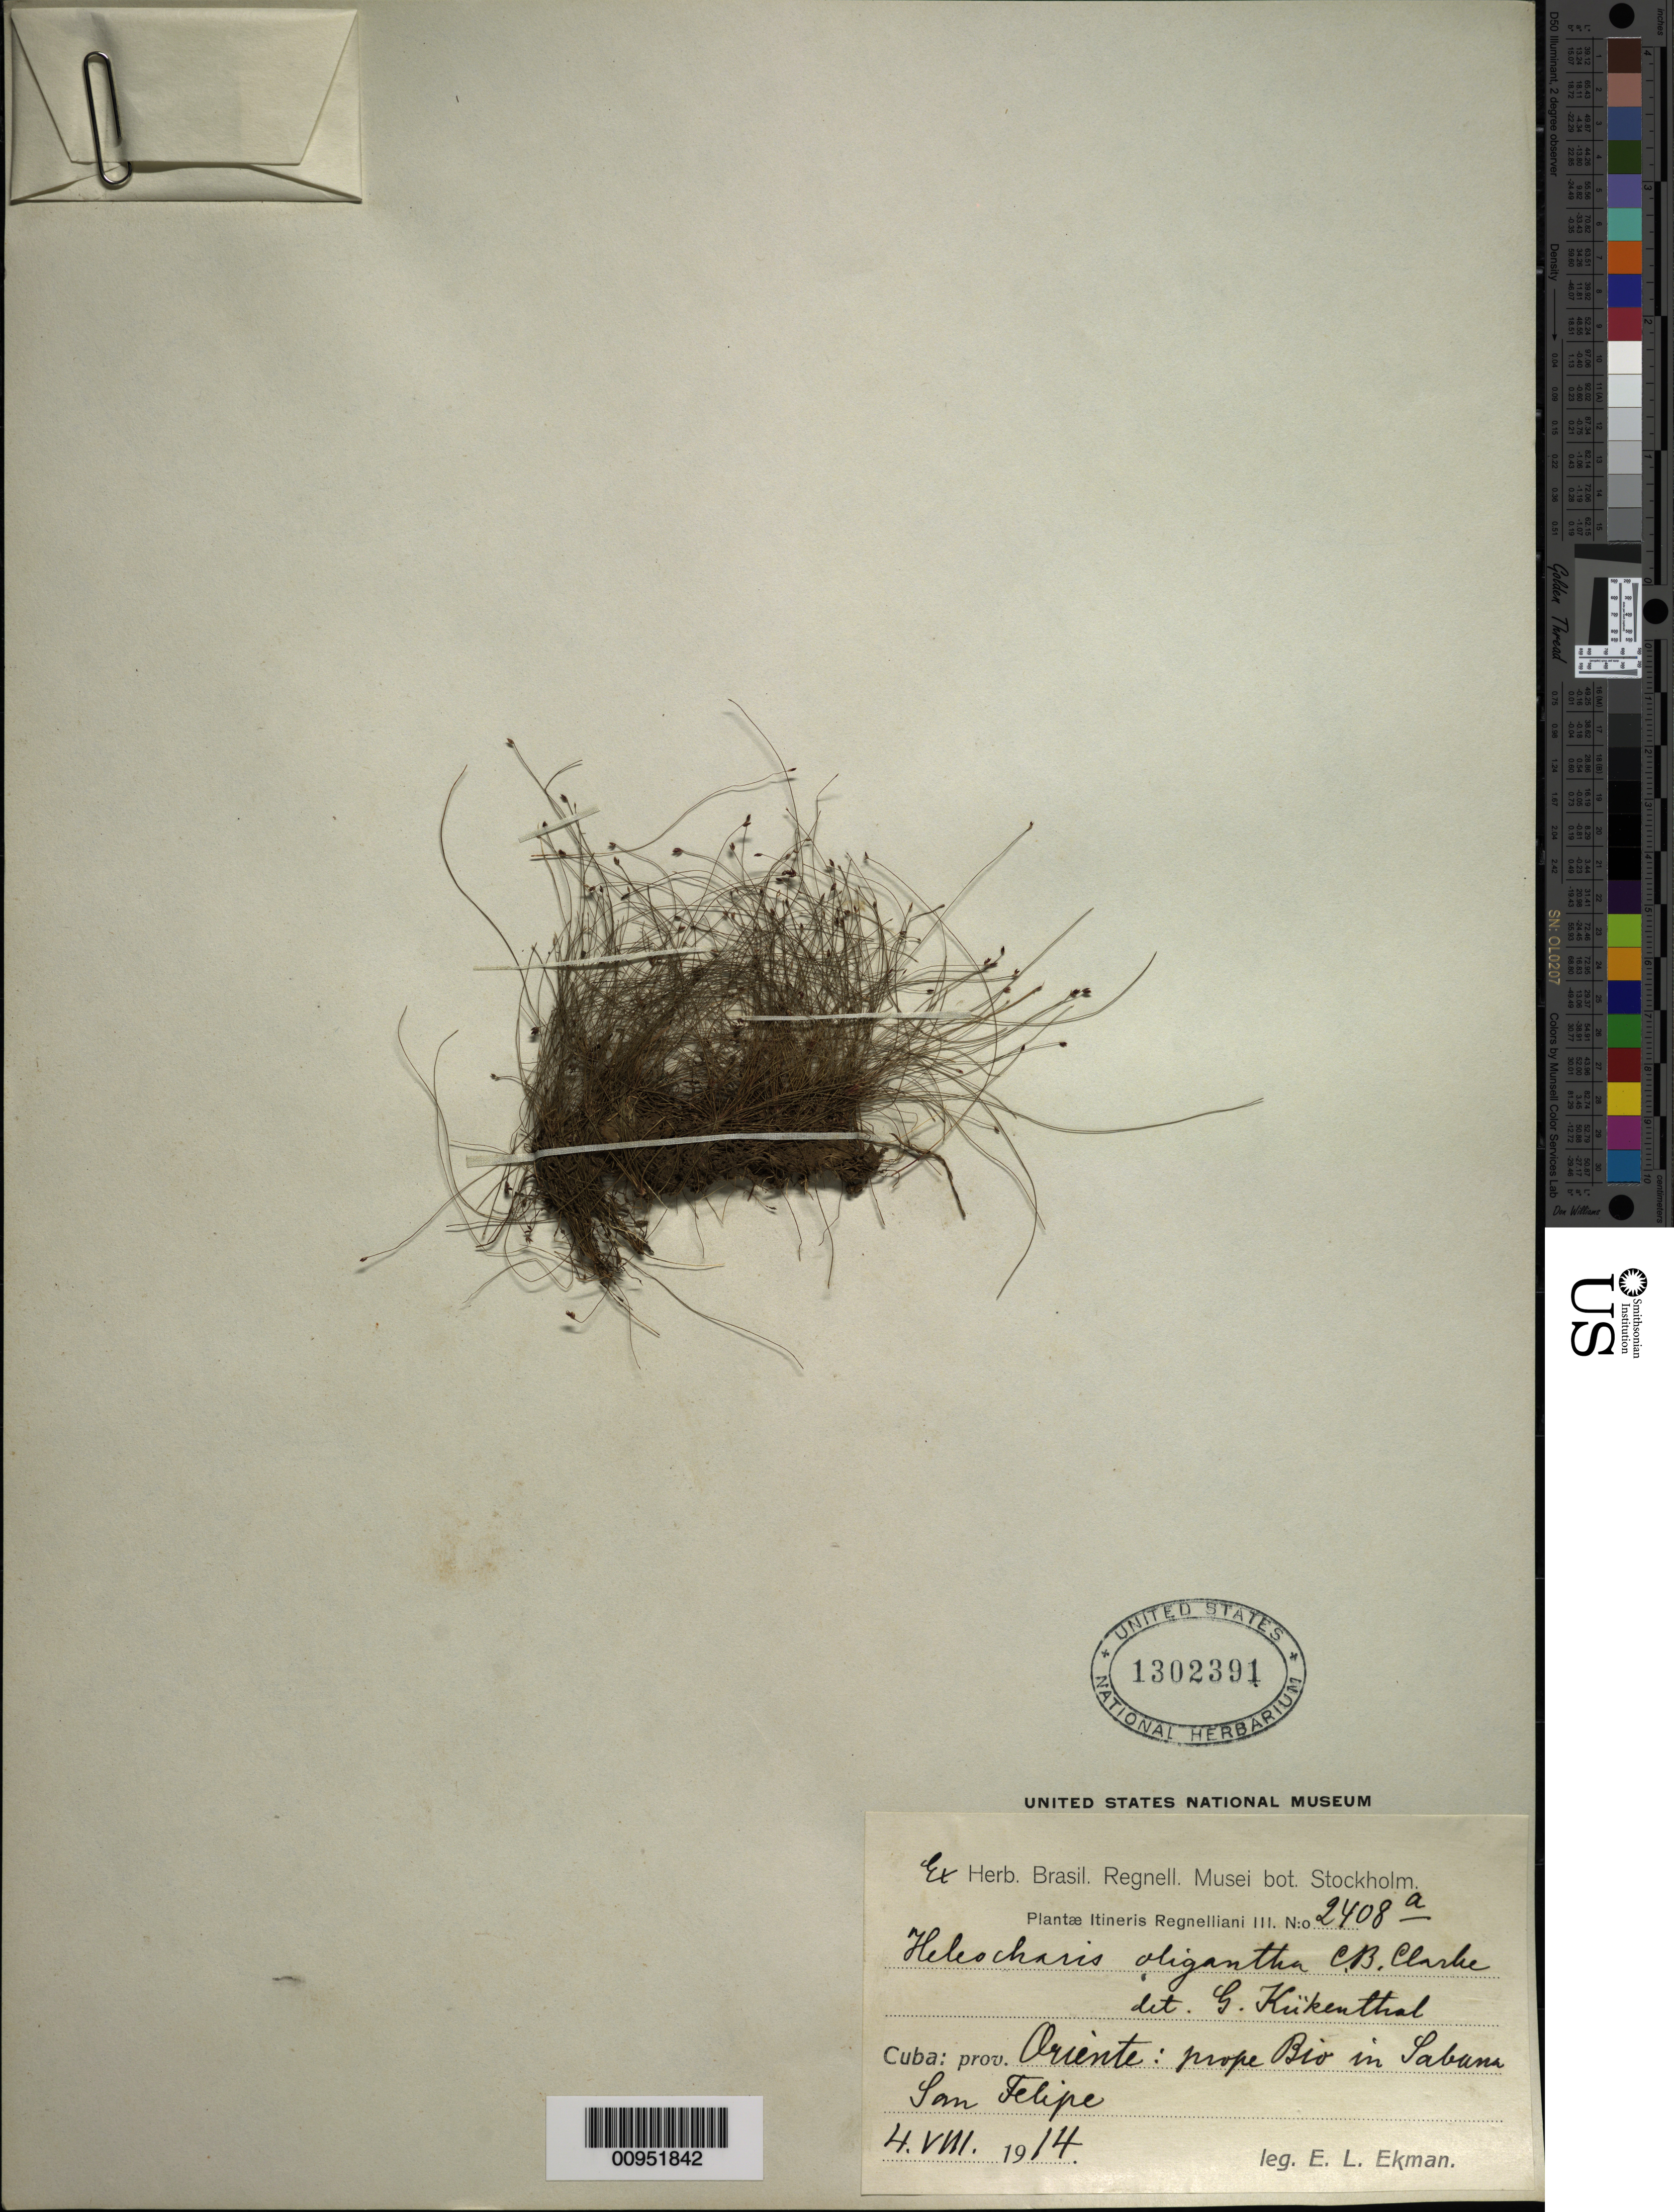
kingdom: Plantae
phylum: Tracheophyta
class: Liliopsida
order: Poales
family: Cyperaceae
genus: Eleocharis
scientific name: Eleocharis oligantha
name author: C.B. Clarke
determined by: Kükenthal, G.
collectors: E. L. Ekman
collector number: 2408A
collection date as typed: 04 Aug 1914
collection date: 1914-08-04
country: Cuba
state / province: Oriente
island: Cuba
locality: Prope Rio in Sabana San Felipe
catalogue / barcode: US 1302391